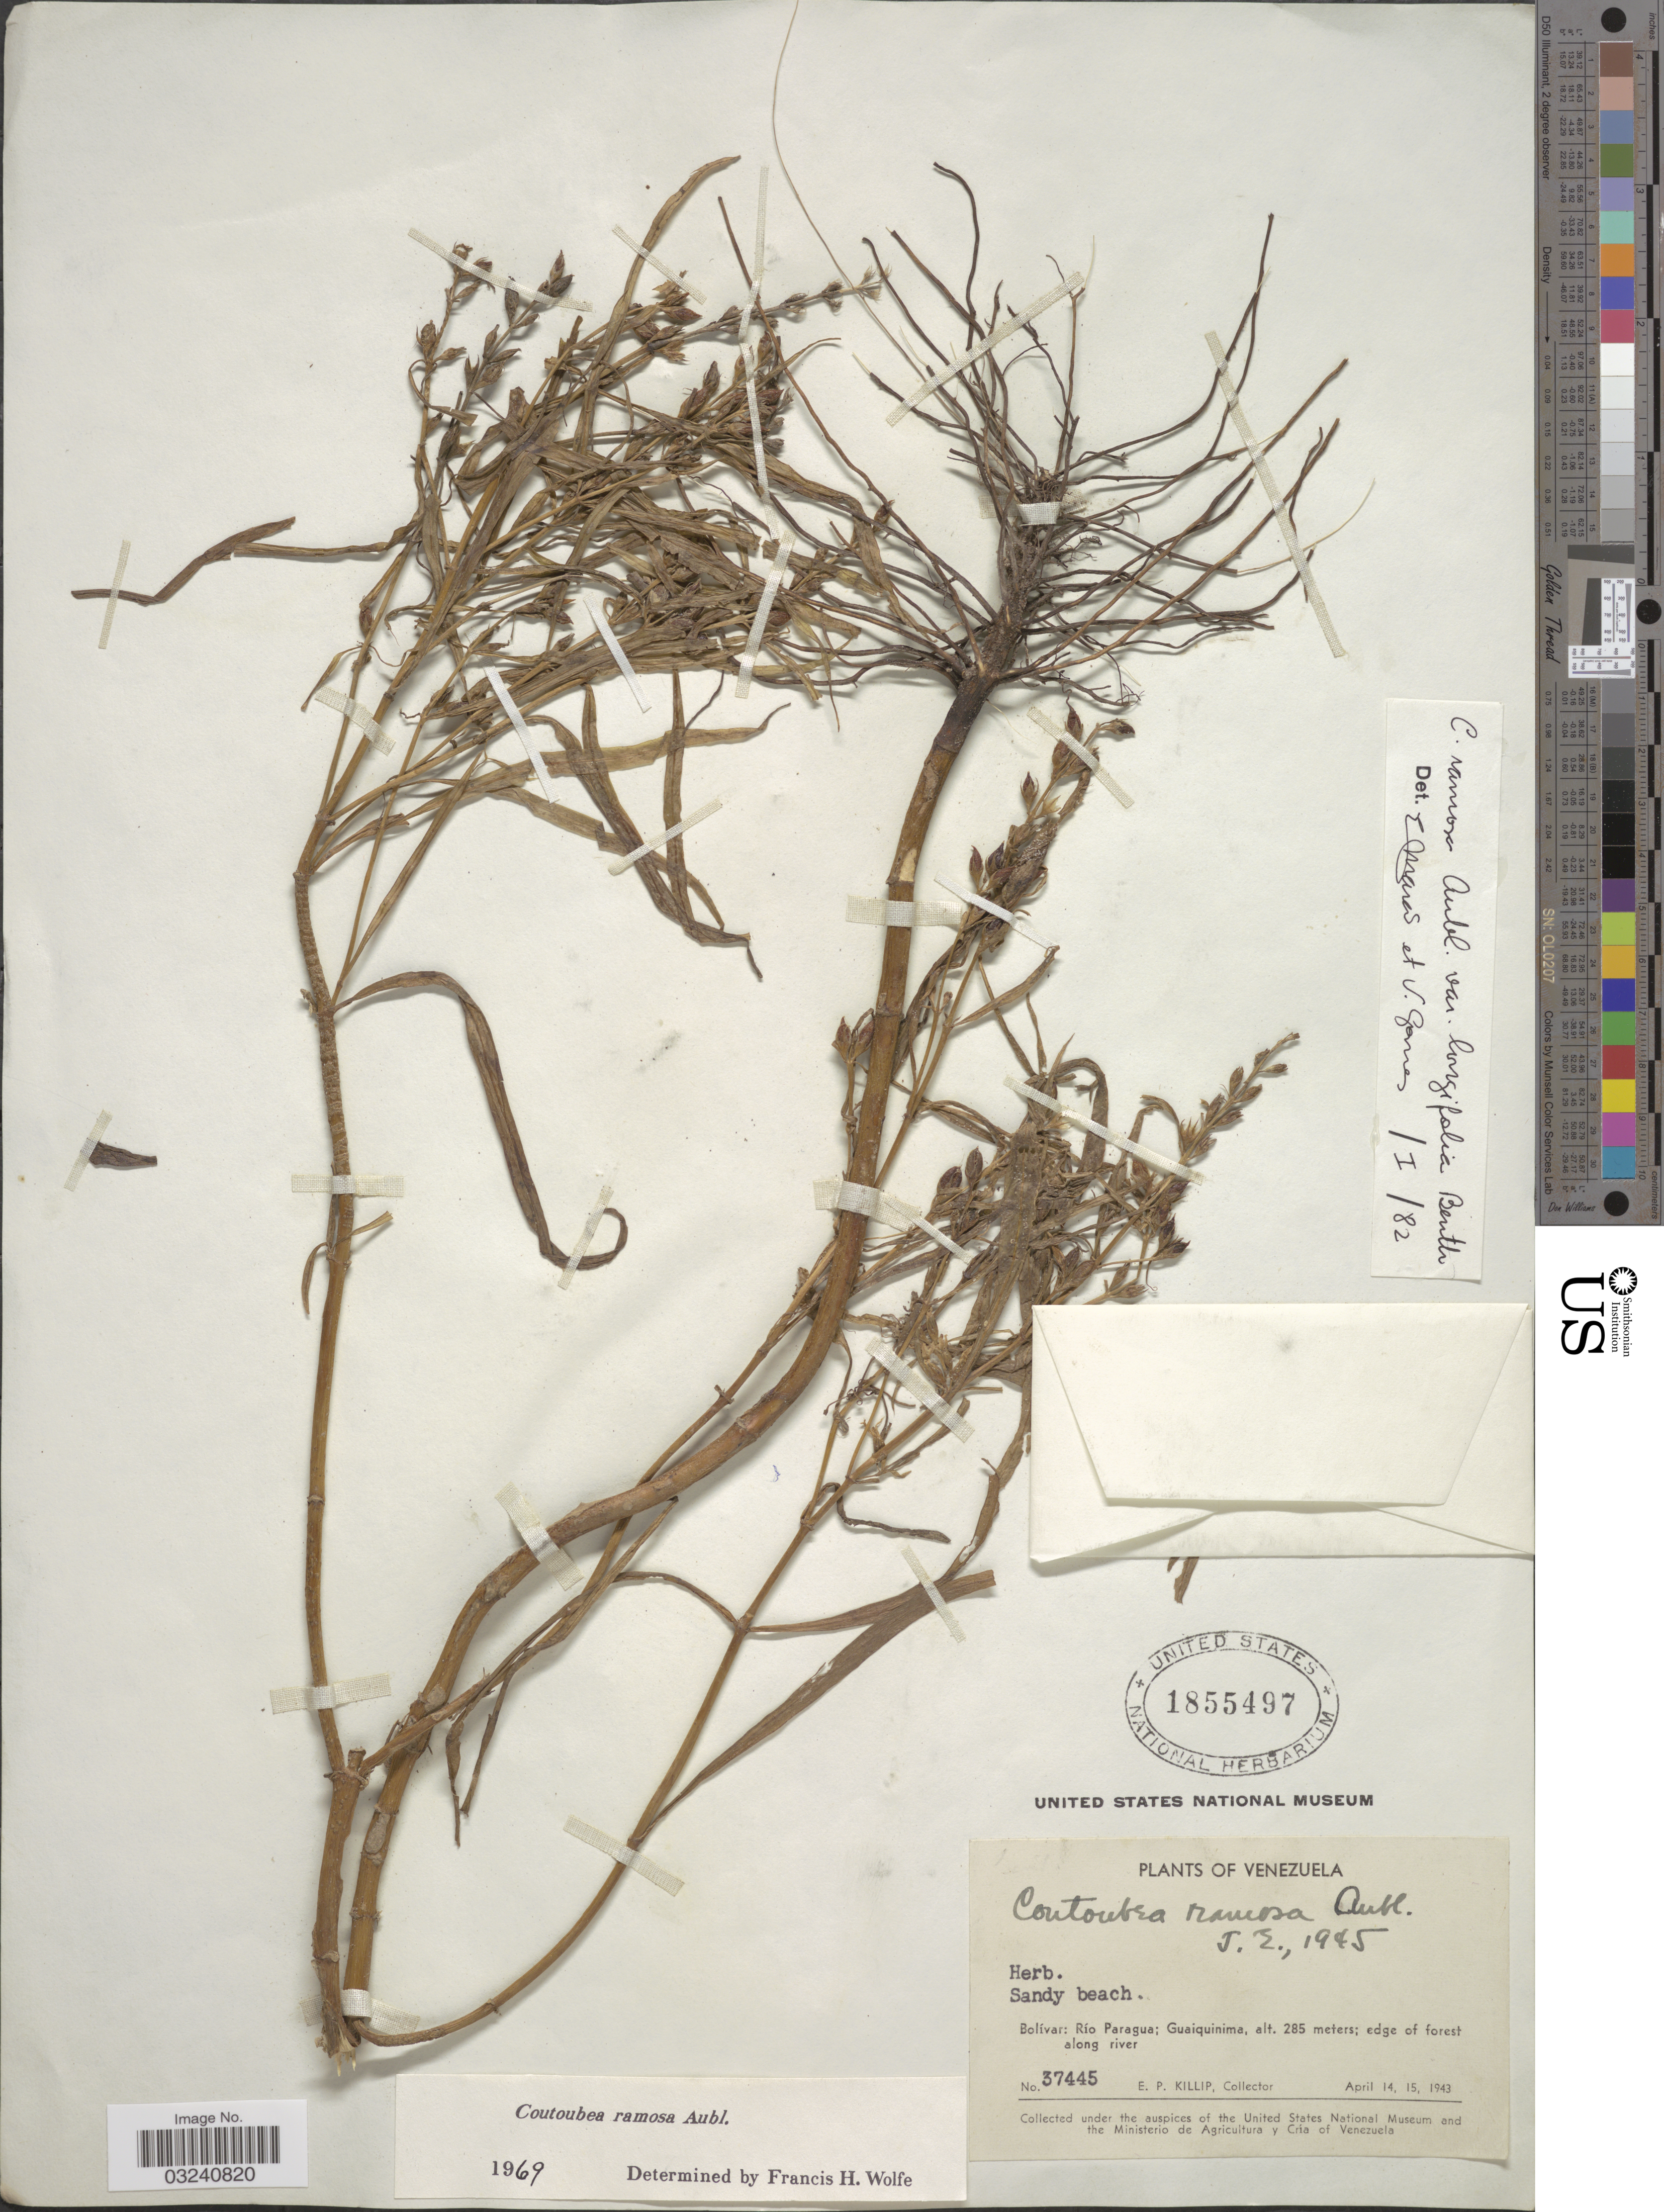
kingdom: Plantae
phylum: Tracheophyta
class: Magnoliopsida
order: Gentianales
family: Gentianaceae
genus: Coutoubea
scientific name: Coutoubea ramosa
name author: Aubl.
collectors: E. P. Killip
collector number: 37445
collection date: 1943-04-14/1943-04-15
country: Venezuela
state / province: Bolivar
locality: Río Paragua; Guaiquinima.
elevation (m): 285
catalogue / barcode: US 1855497